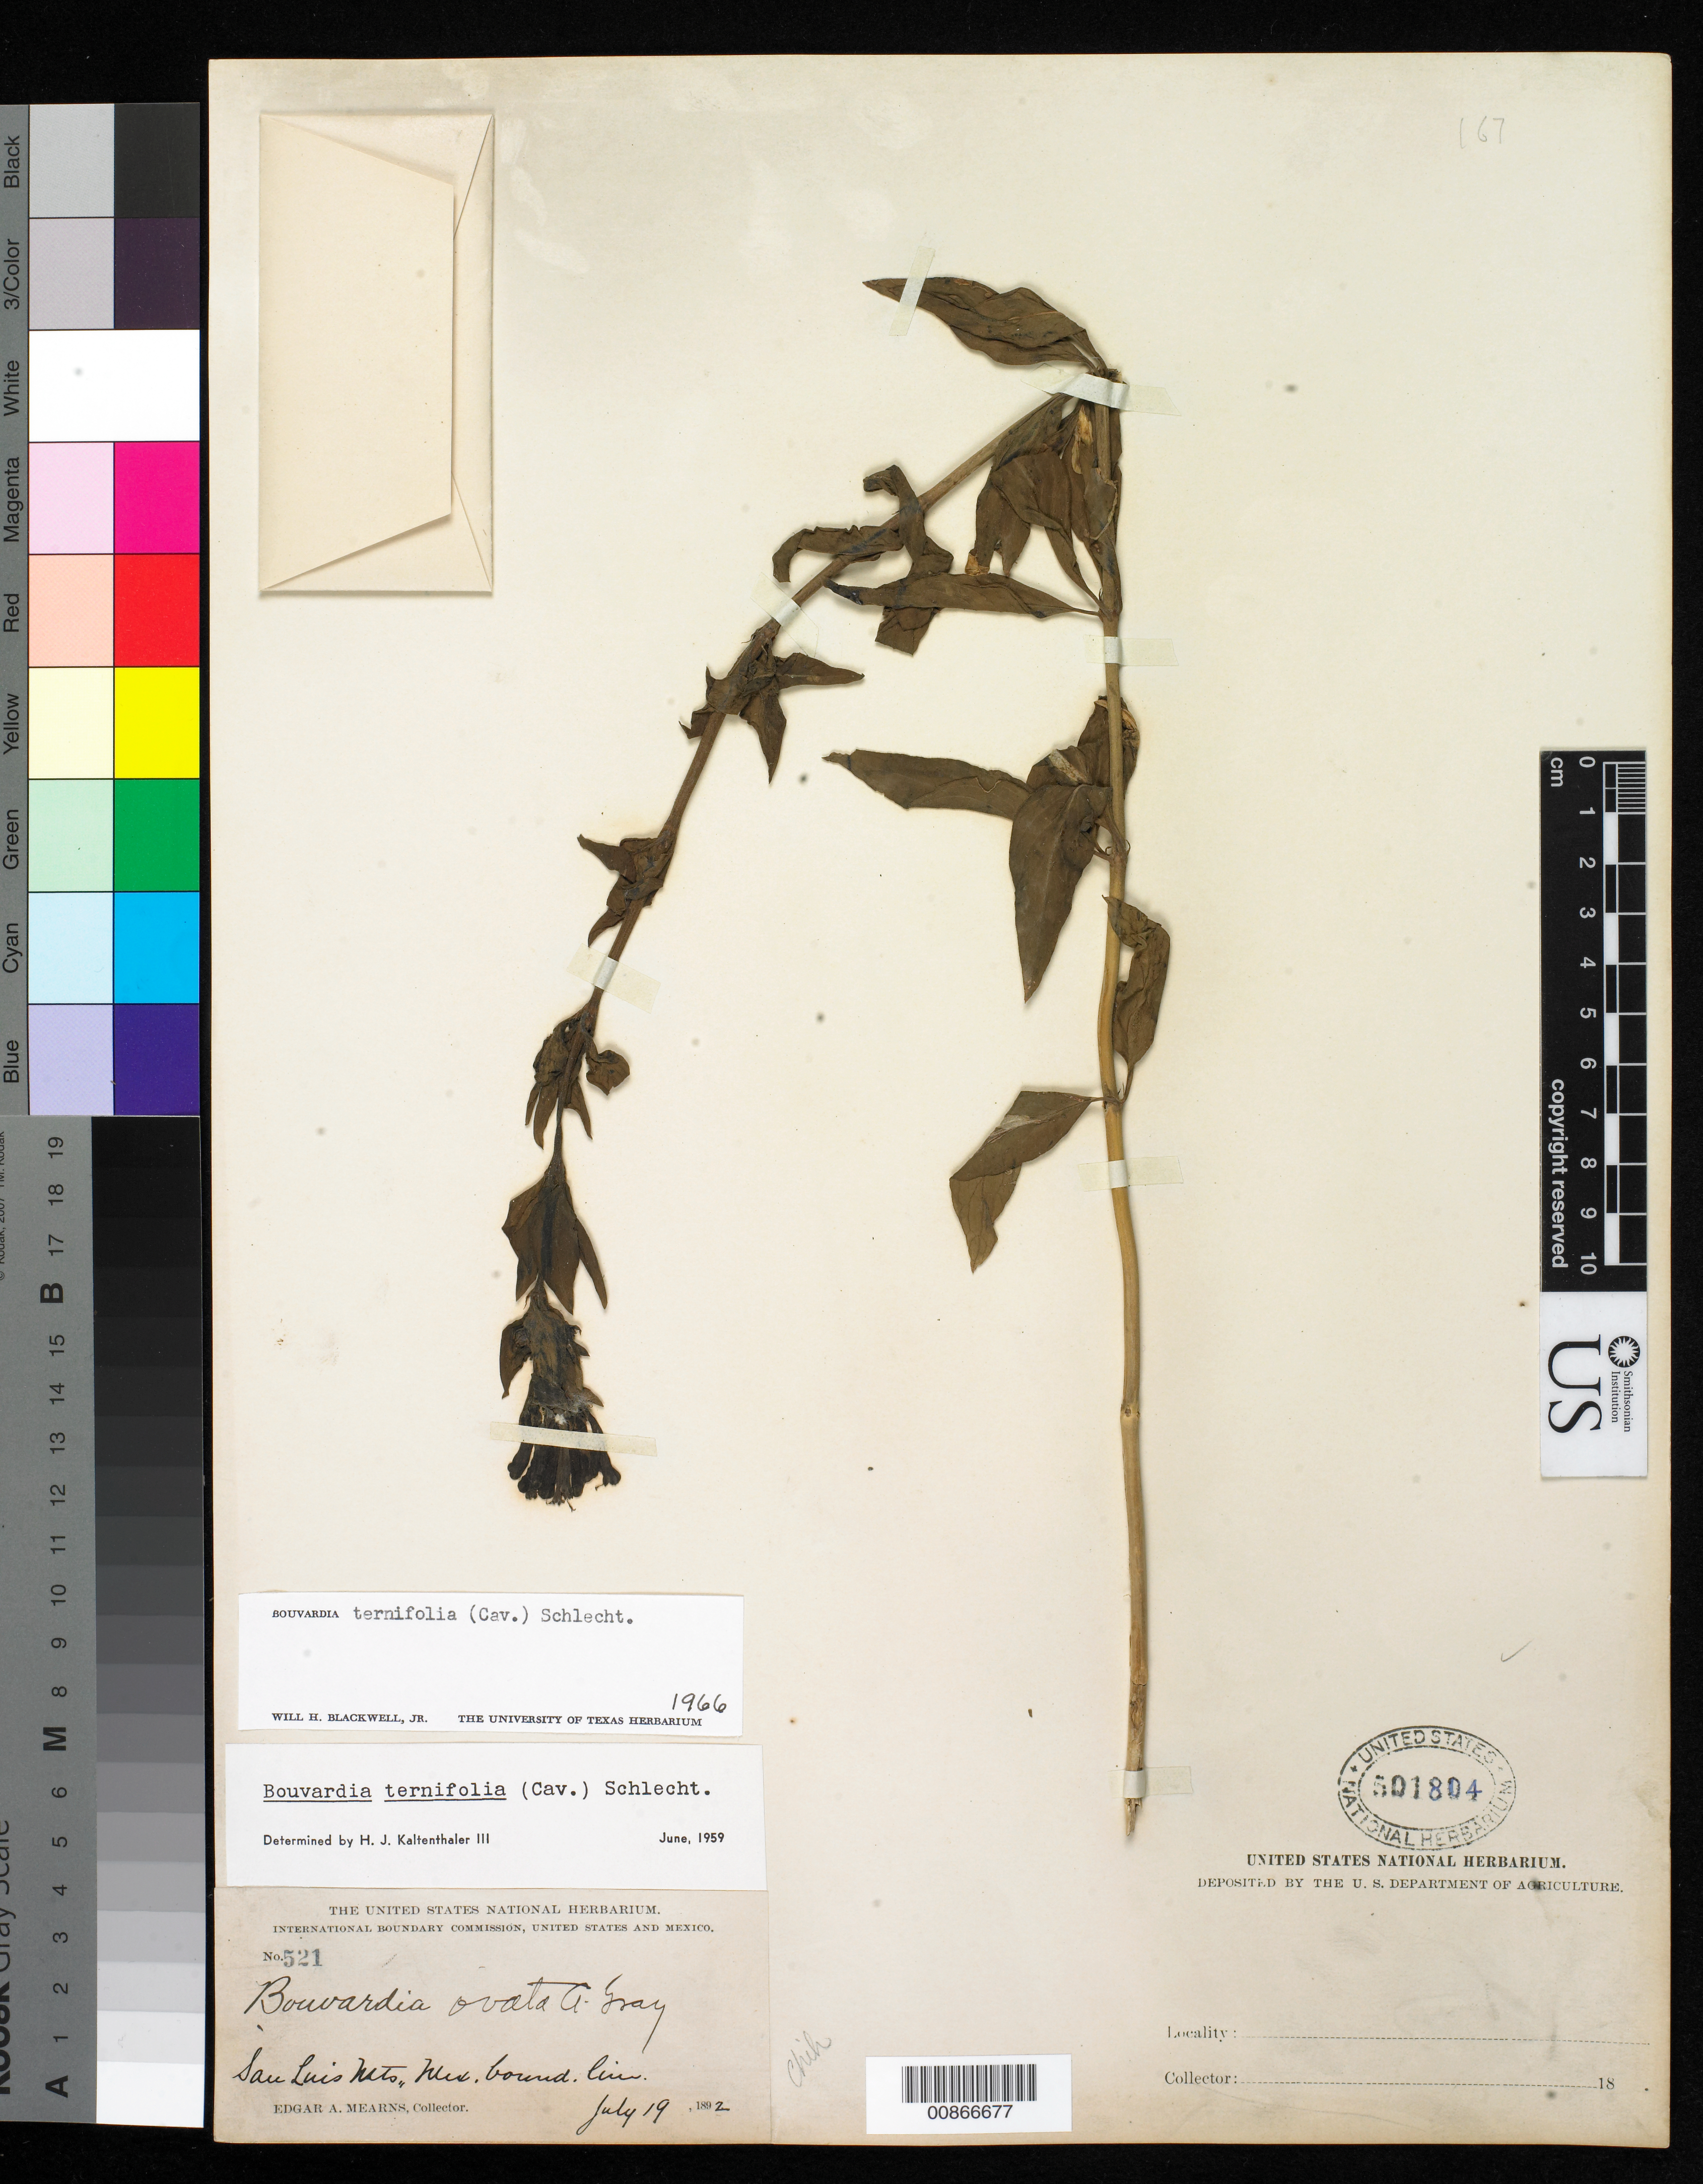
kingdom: Plantae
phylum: Tracheophyta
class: Magnoliopsida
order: Gentianales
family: Rubiaceae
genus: Bouvardia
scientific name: Bouvardia tenuifolia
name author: Standl.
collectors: E. A. Mearns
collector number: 521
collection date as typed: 19 Jul 1892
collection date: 1892-07-19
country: Mexico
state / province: Chihuahua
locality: San Luis Mountains on the Mexican Boundary Line.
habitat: Common in rocky cañons of these mountains at middle altitudes.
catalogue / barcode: US 501804